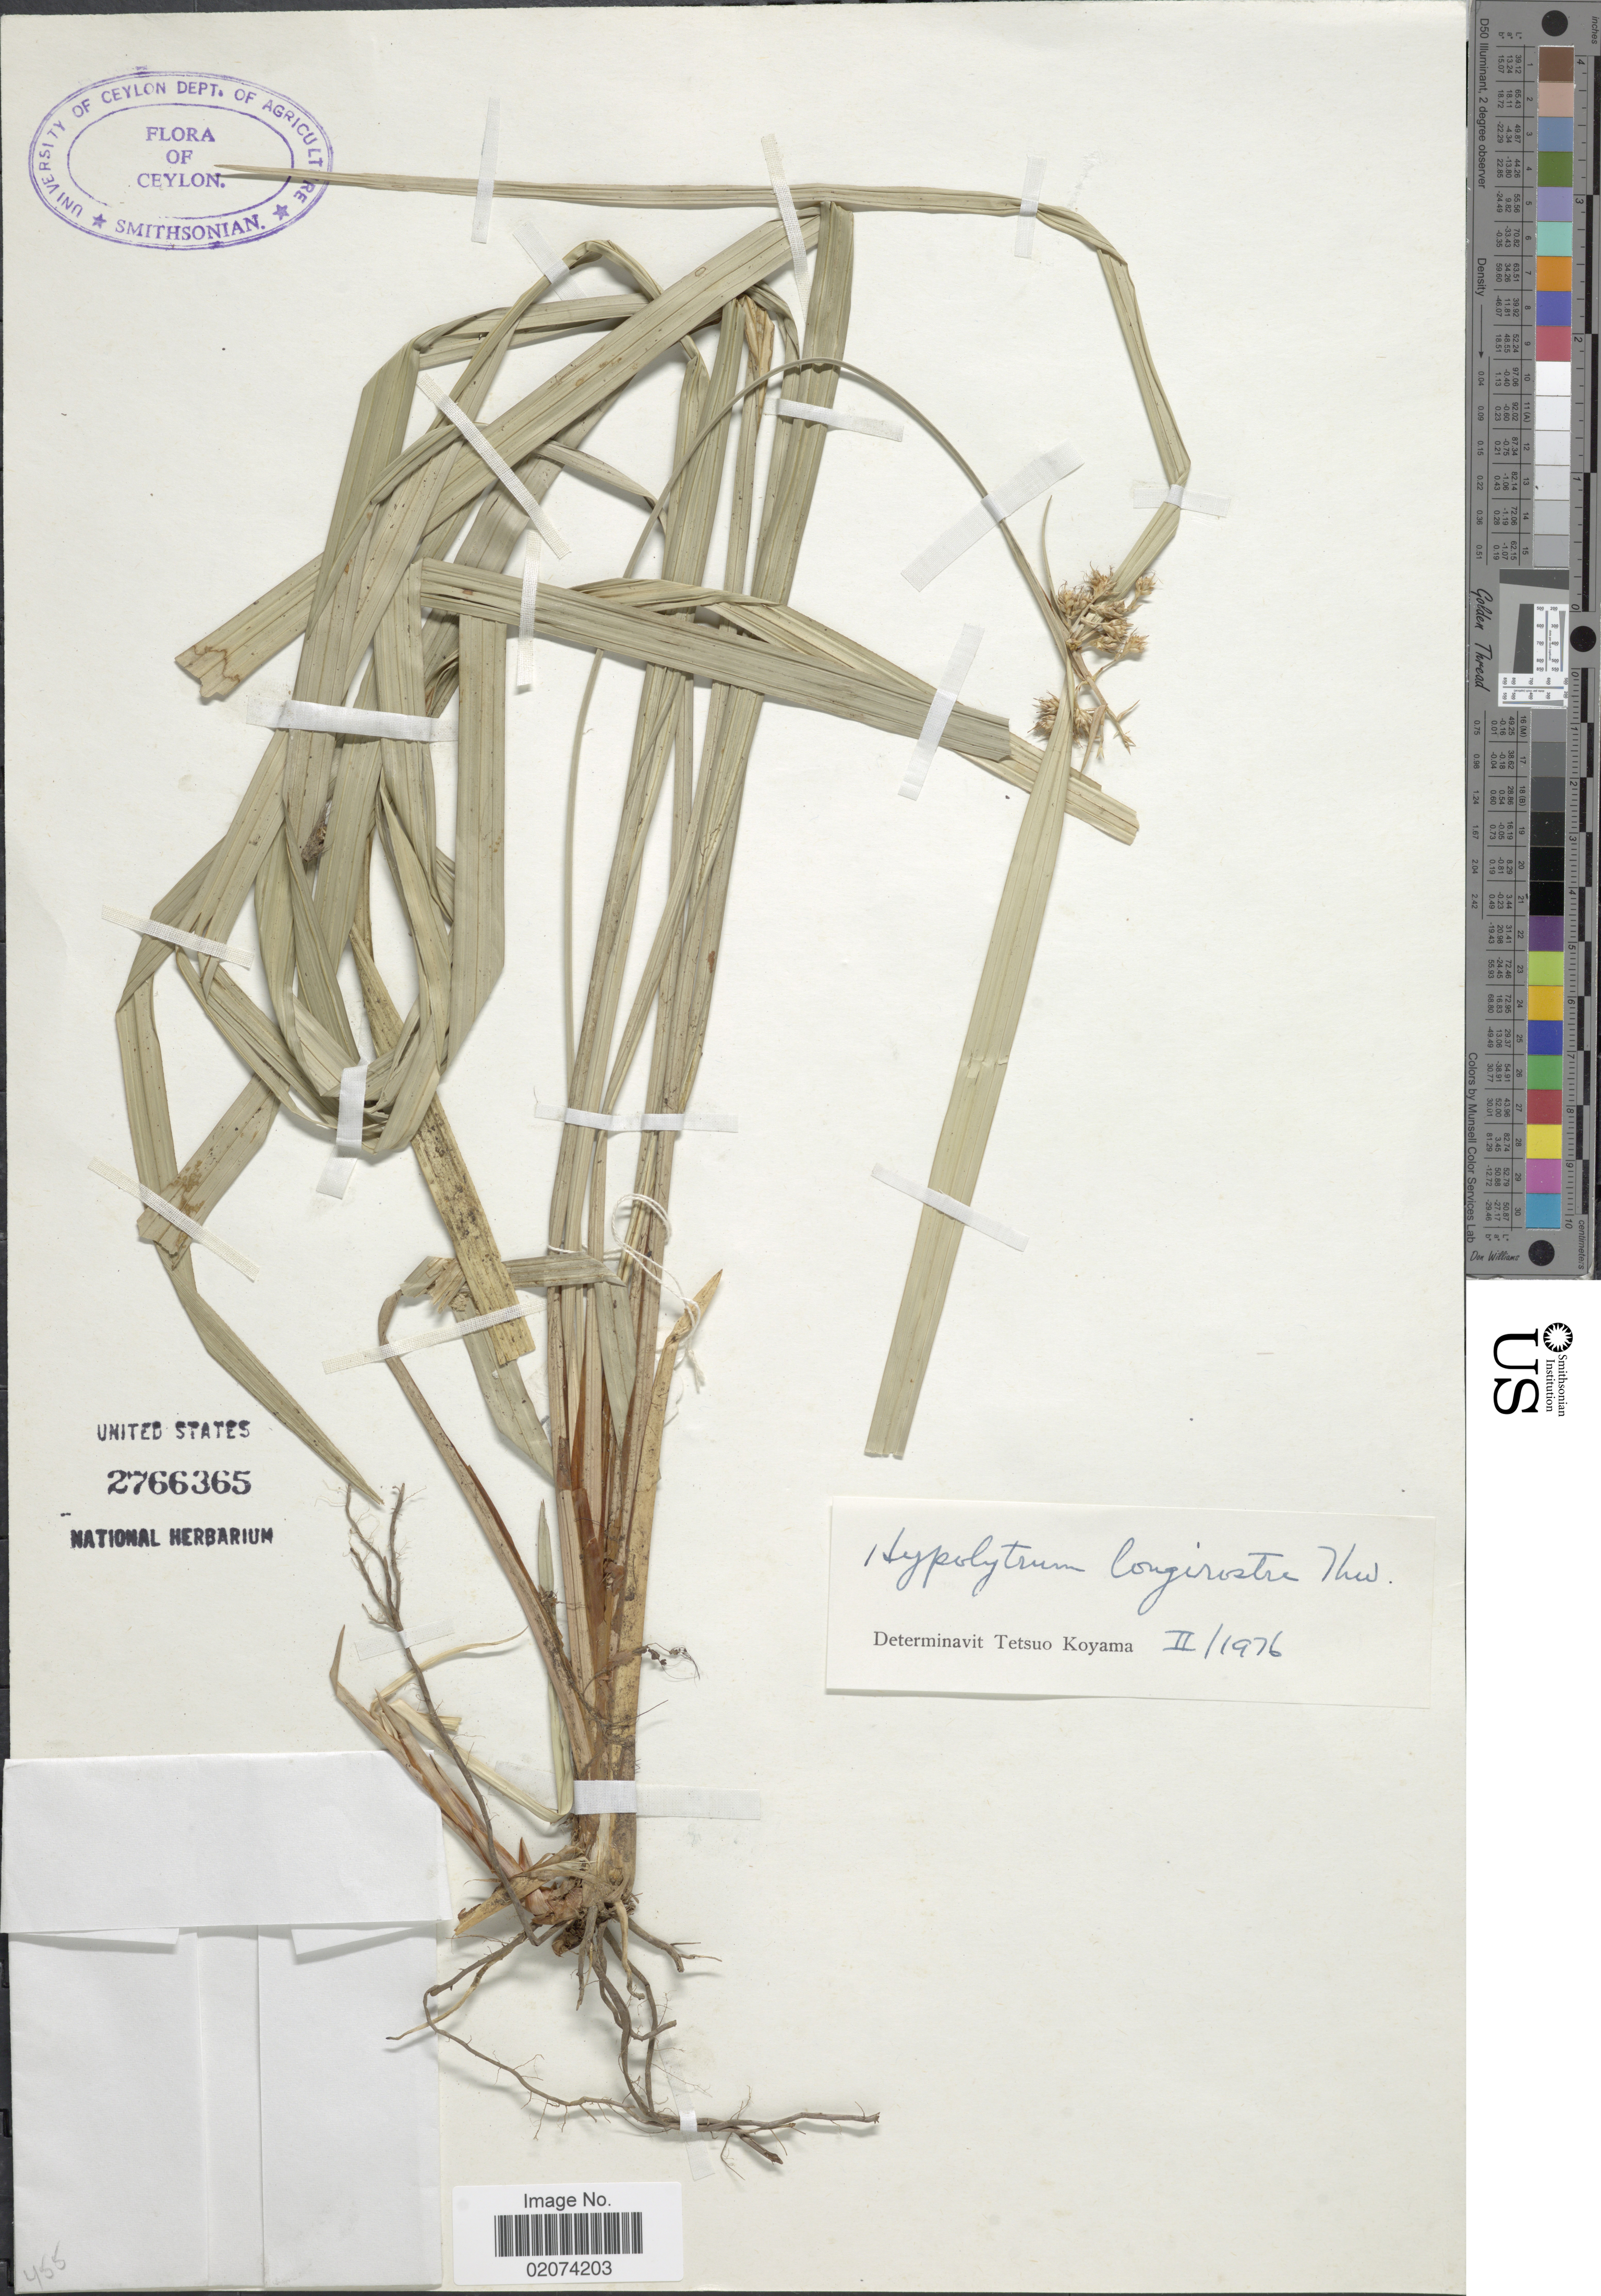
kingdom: Plantae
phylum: Tracheophyta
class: Liliopsida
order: Poales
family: Cyperaceae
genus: Hypolytrum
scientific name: Hypolytrum longirostre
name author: Thwaites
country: Sri Lanka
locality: Ceylon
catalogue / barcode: US 2766365